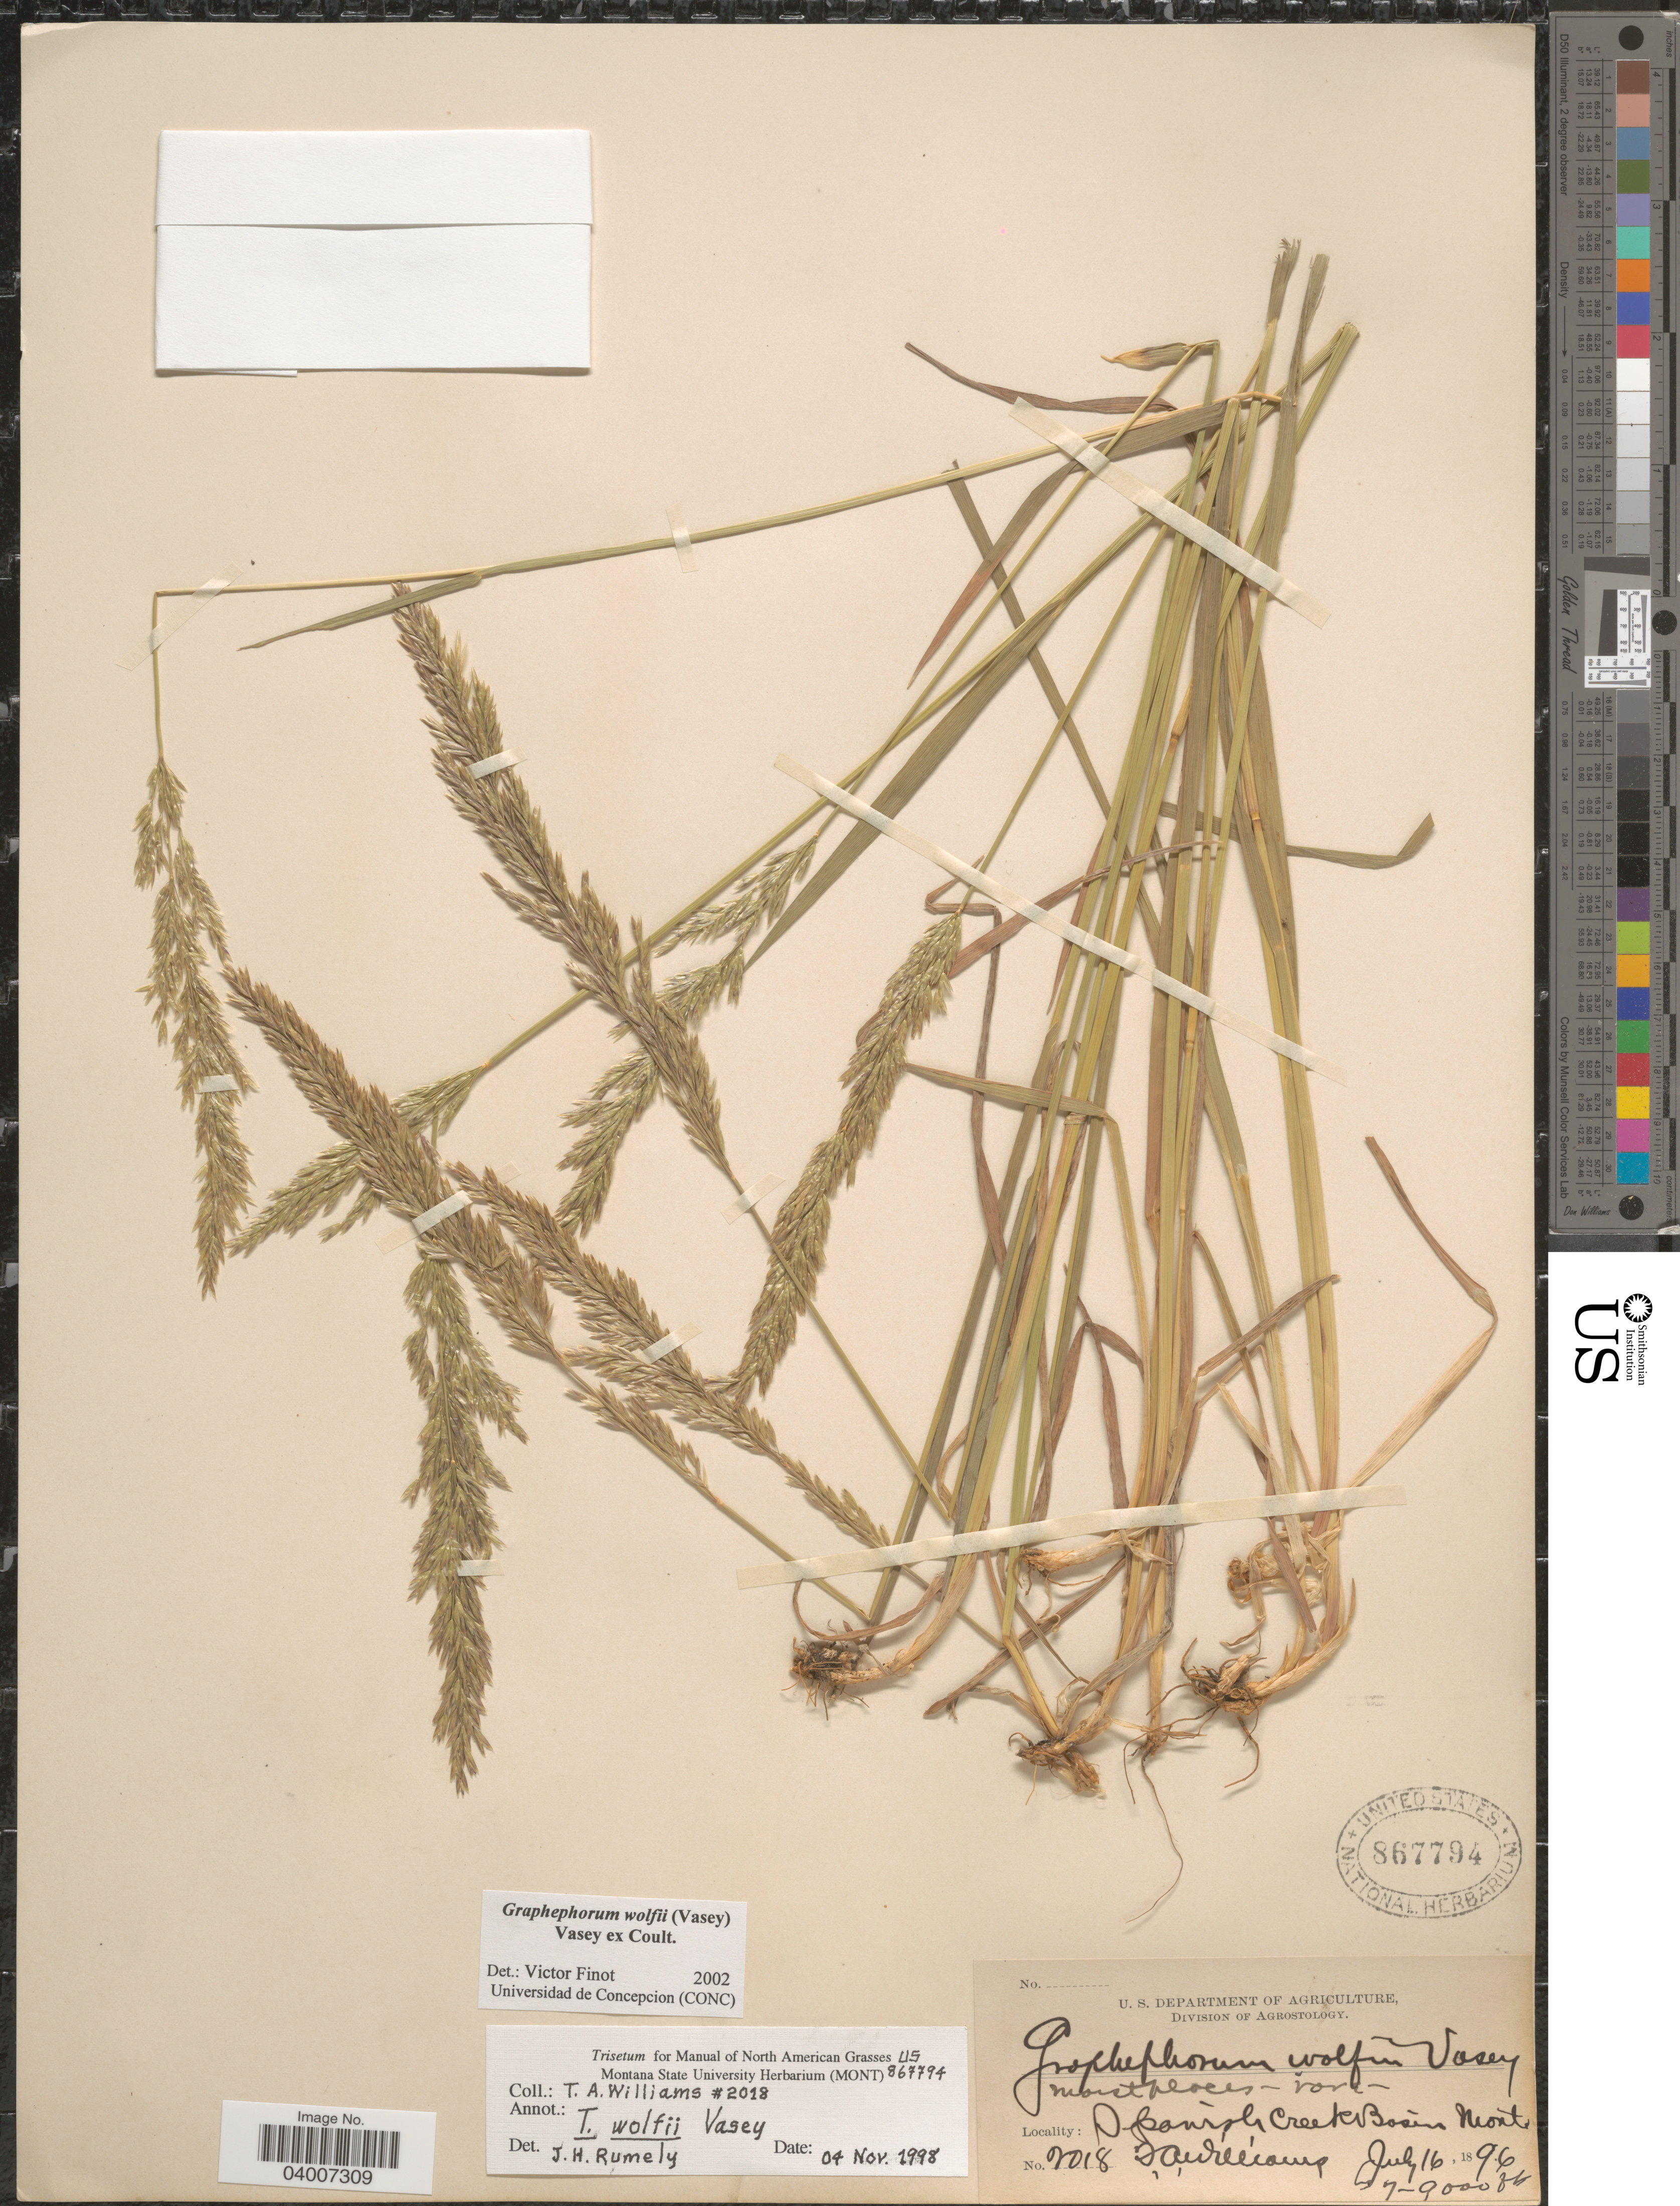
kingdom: Plantae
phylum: Tracheophyta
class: Liliopsida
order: Poales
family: Poaceae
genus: Graphephorum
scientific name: Graphephorum wolfii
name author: (E. Fourn.) Vasey ex Coult.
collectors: T. A. Williams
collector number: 2018*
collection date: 1896-07-16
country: United States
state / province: Montana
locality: Spanish Creek Basin.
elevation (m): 2134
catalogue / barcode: US 867794